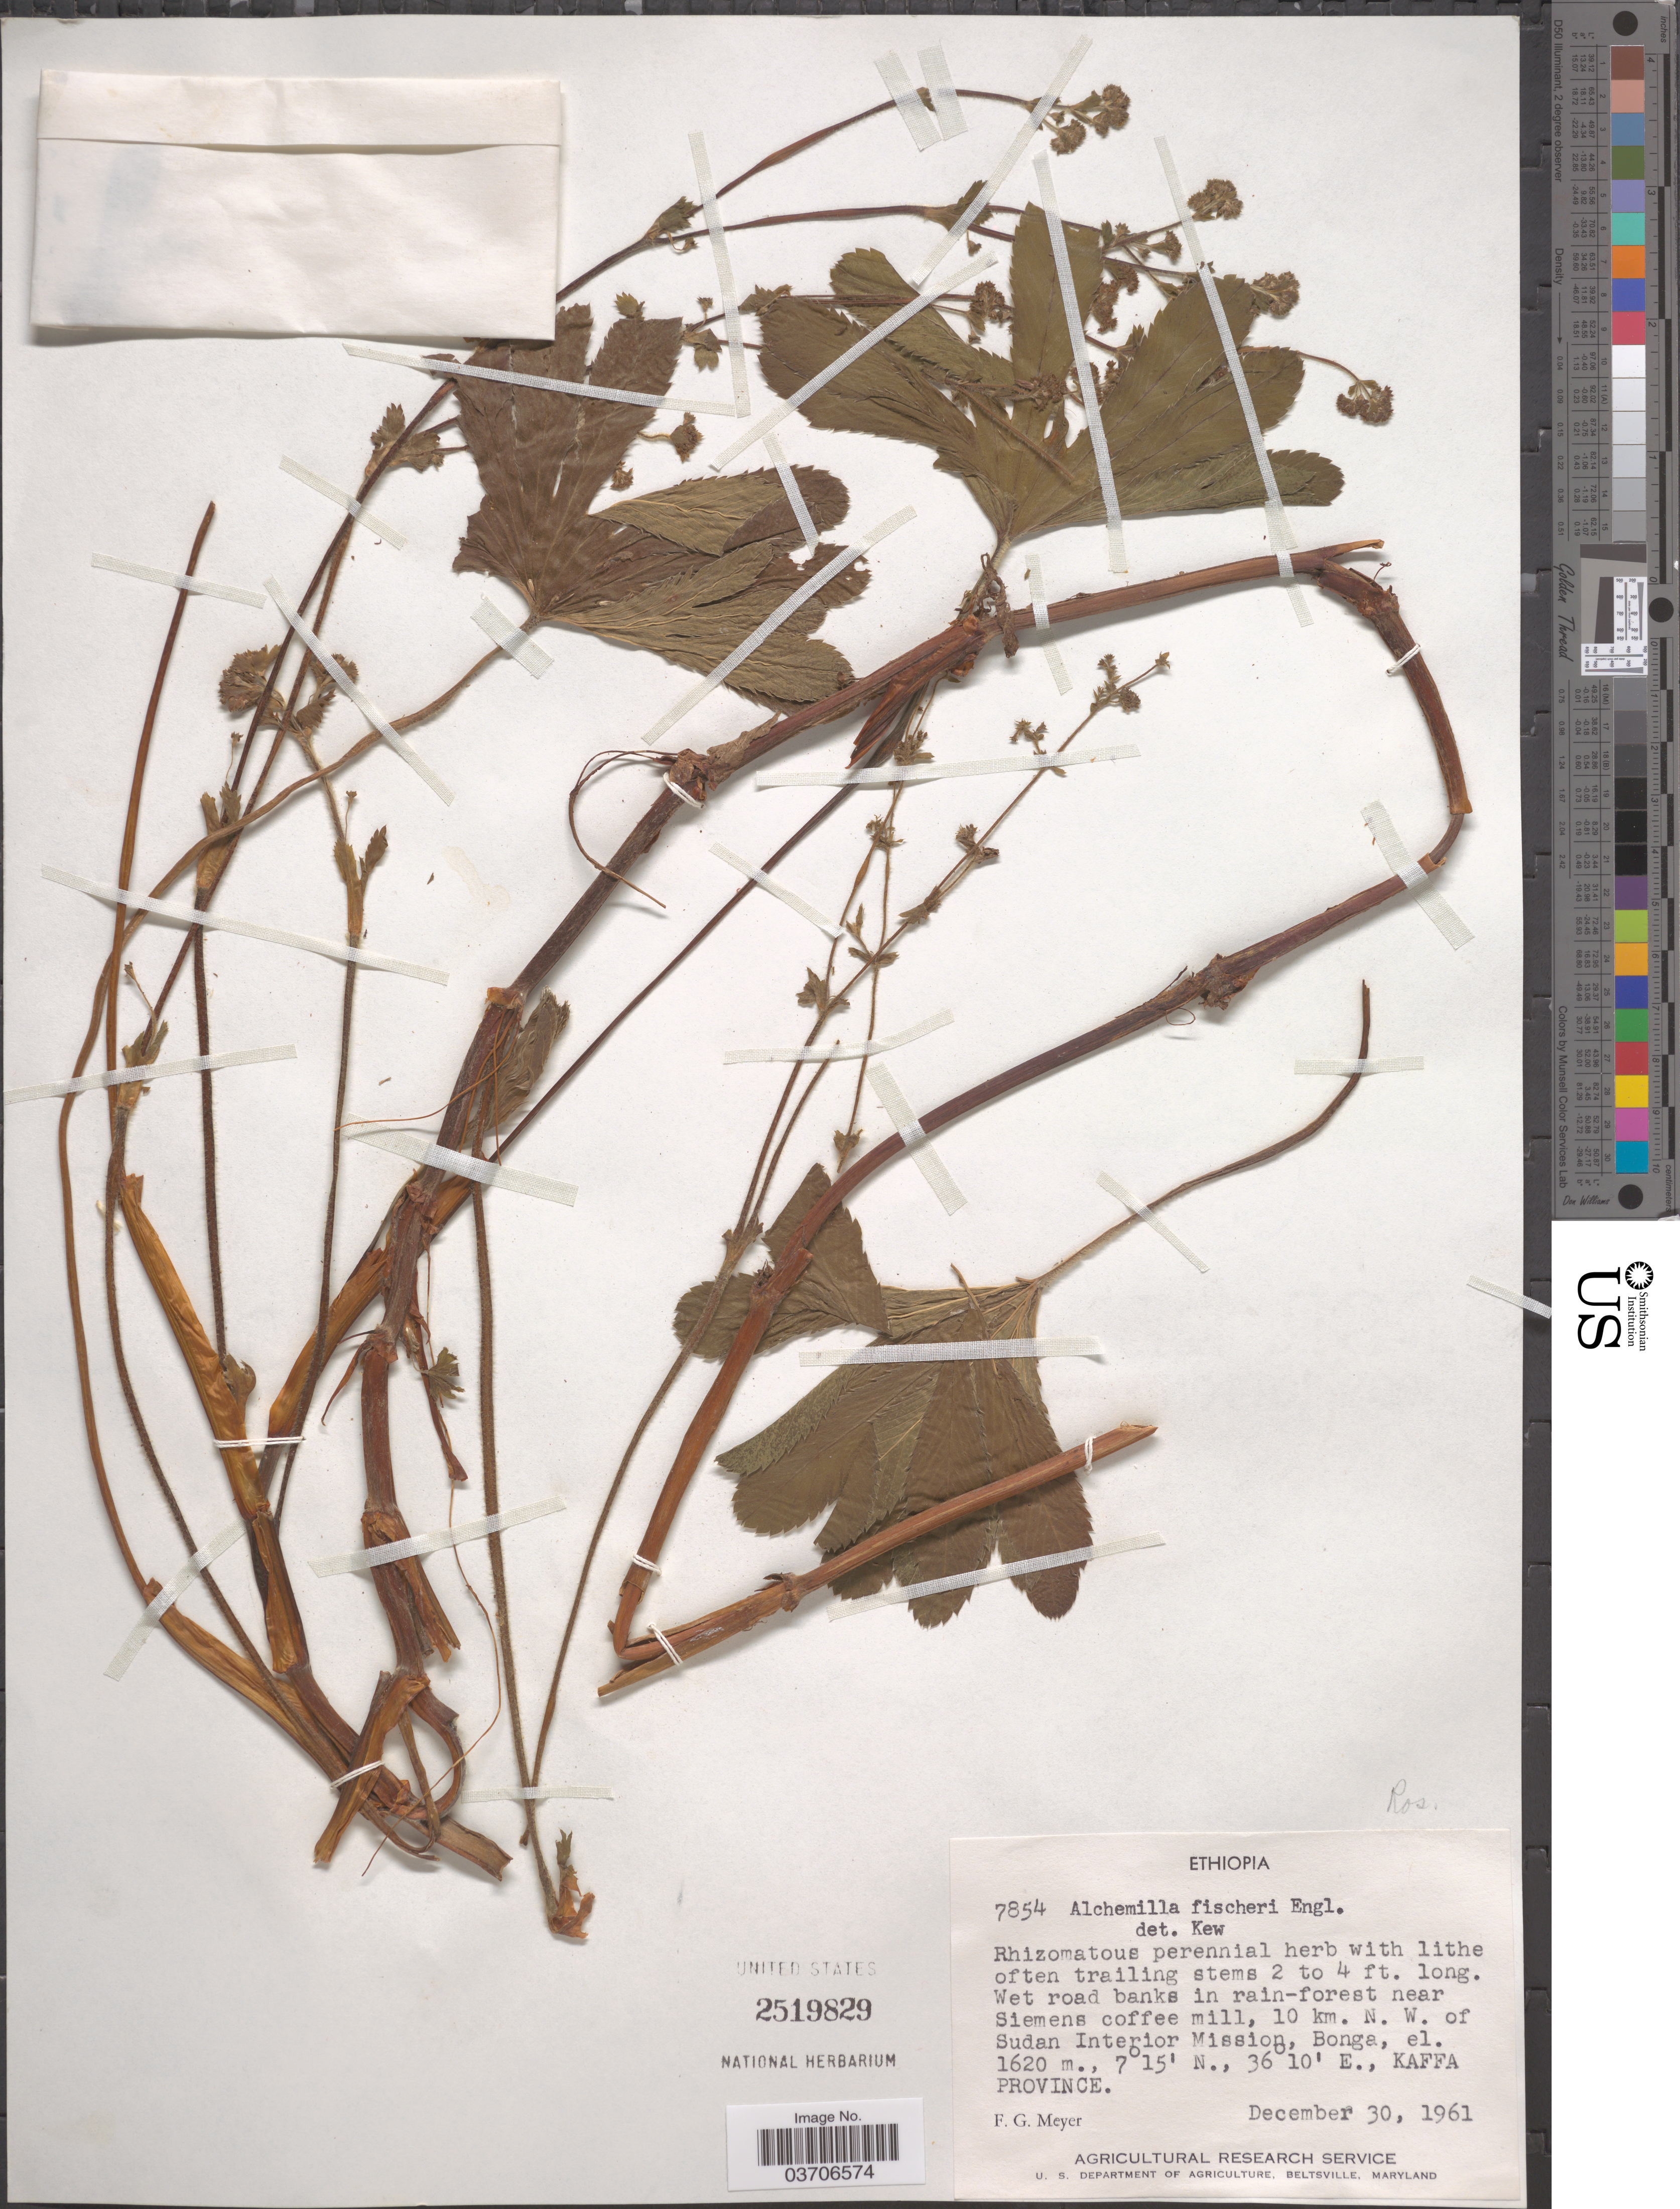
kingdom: Plantae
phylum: Tracheophyta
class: Magnoliopsida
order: Rosales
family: Rosaceae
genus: Alchemilla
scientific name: Alchemilla fischeri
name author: Engl.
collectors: F. G. Meyer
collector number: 7854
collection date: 1961-12-30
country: Ethiopia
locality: Wet road banks in rain-forest near Siemens coffee mill, 10 km. N. W. of Sudan Interior Mission, Bonga. Kaffa Province.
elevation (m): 1620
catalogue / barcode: US 2519829